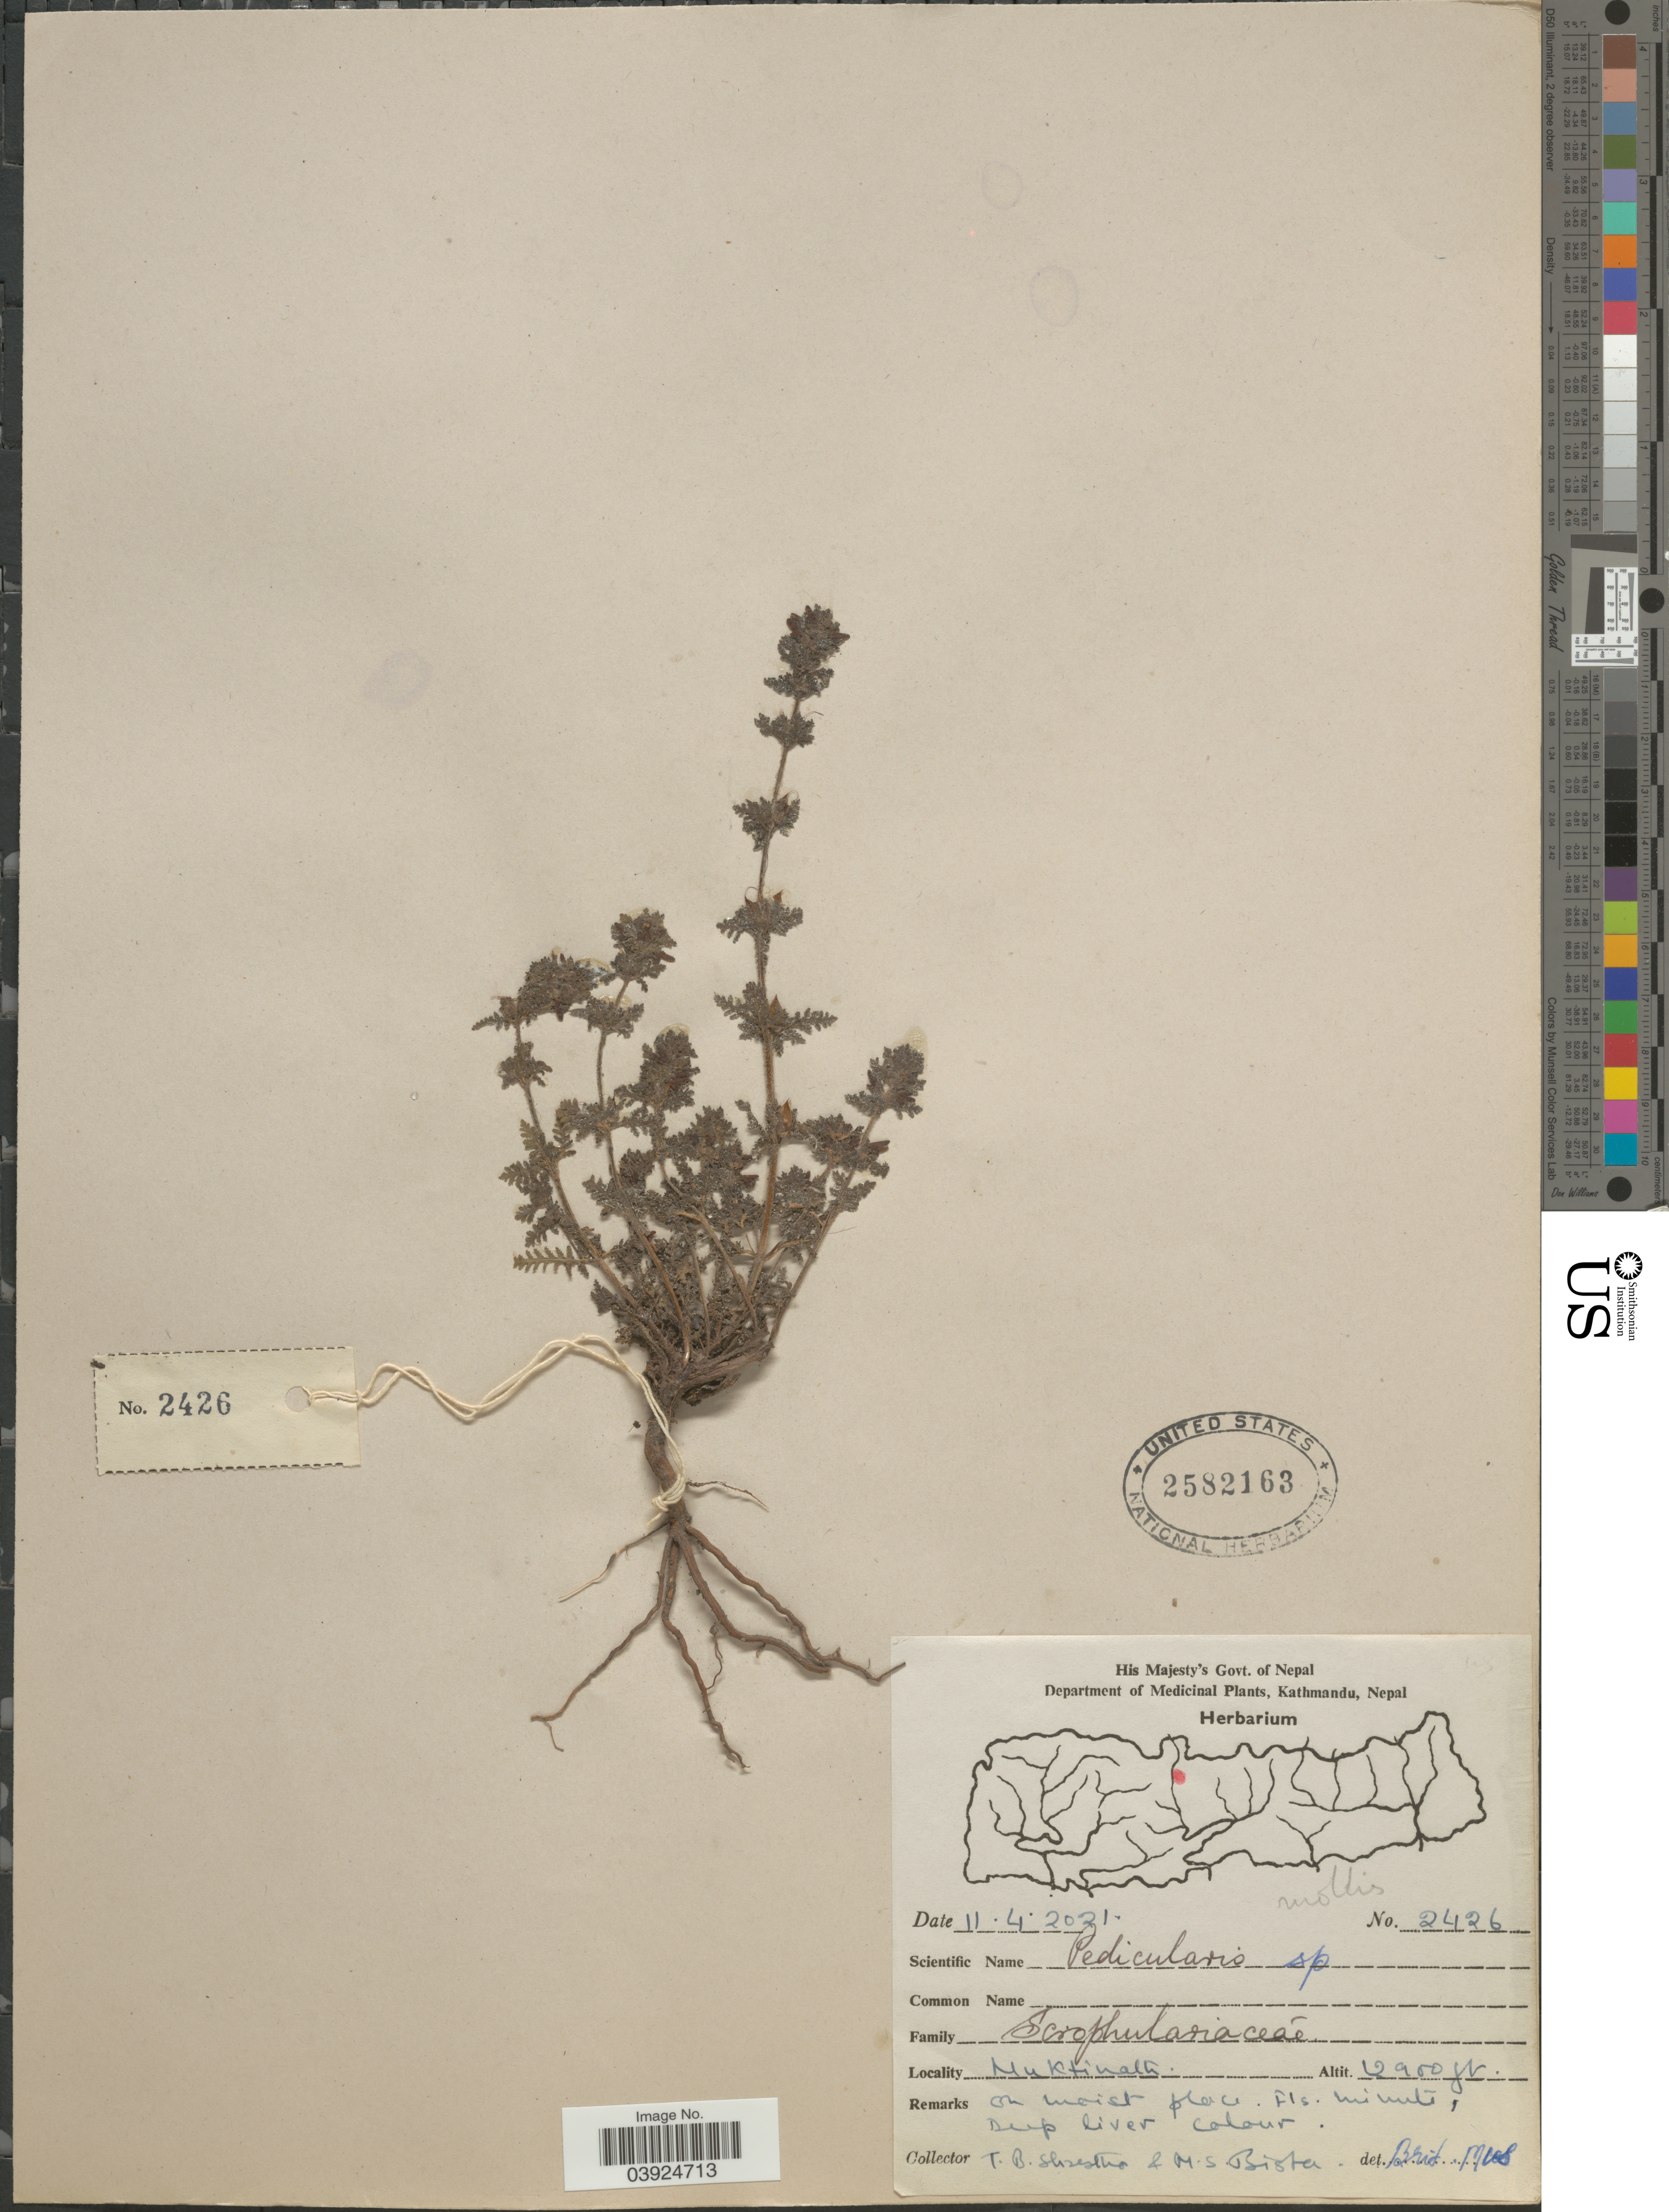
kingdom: Plantae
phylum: Tracheophyta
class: Magnoliopsida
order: Lamiales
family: Orobanchaceae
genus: Pedicularis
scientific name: Pedicularis mollis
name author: Wall. ex Benth.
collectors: T. B. Shrestha & M. Bista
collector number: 2426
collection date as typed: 11.4.2021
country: Nepal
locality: Muktinath.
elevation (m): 3932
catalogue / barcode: US 2582163